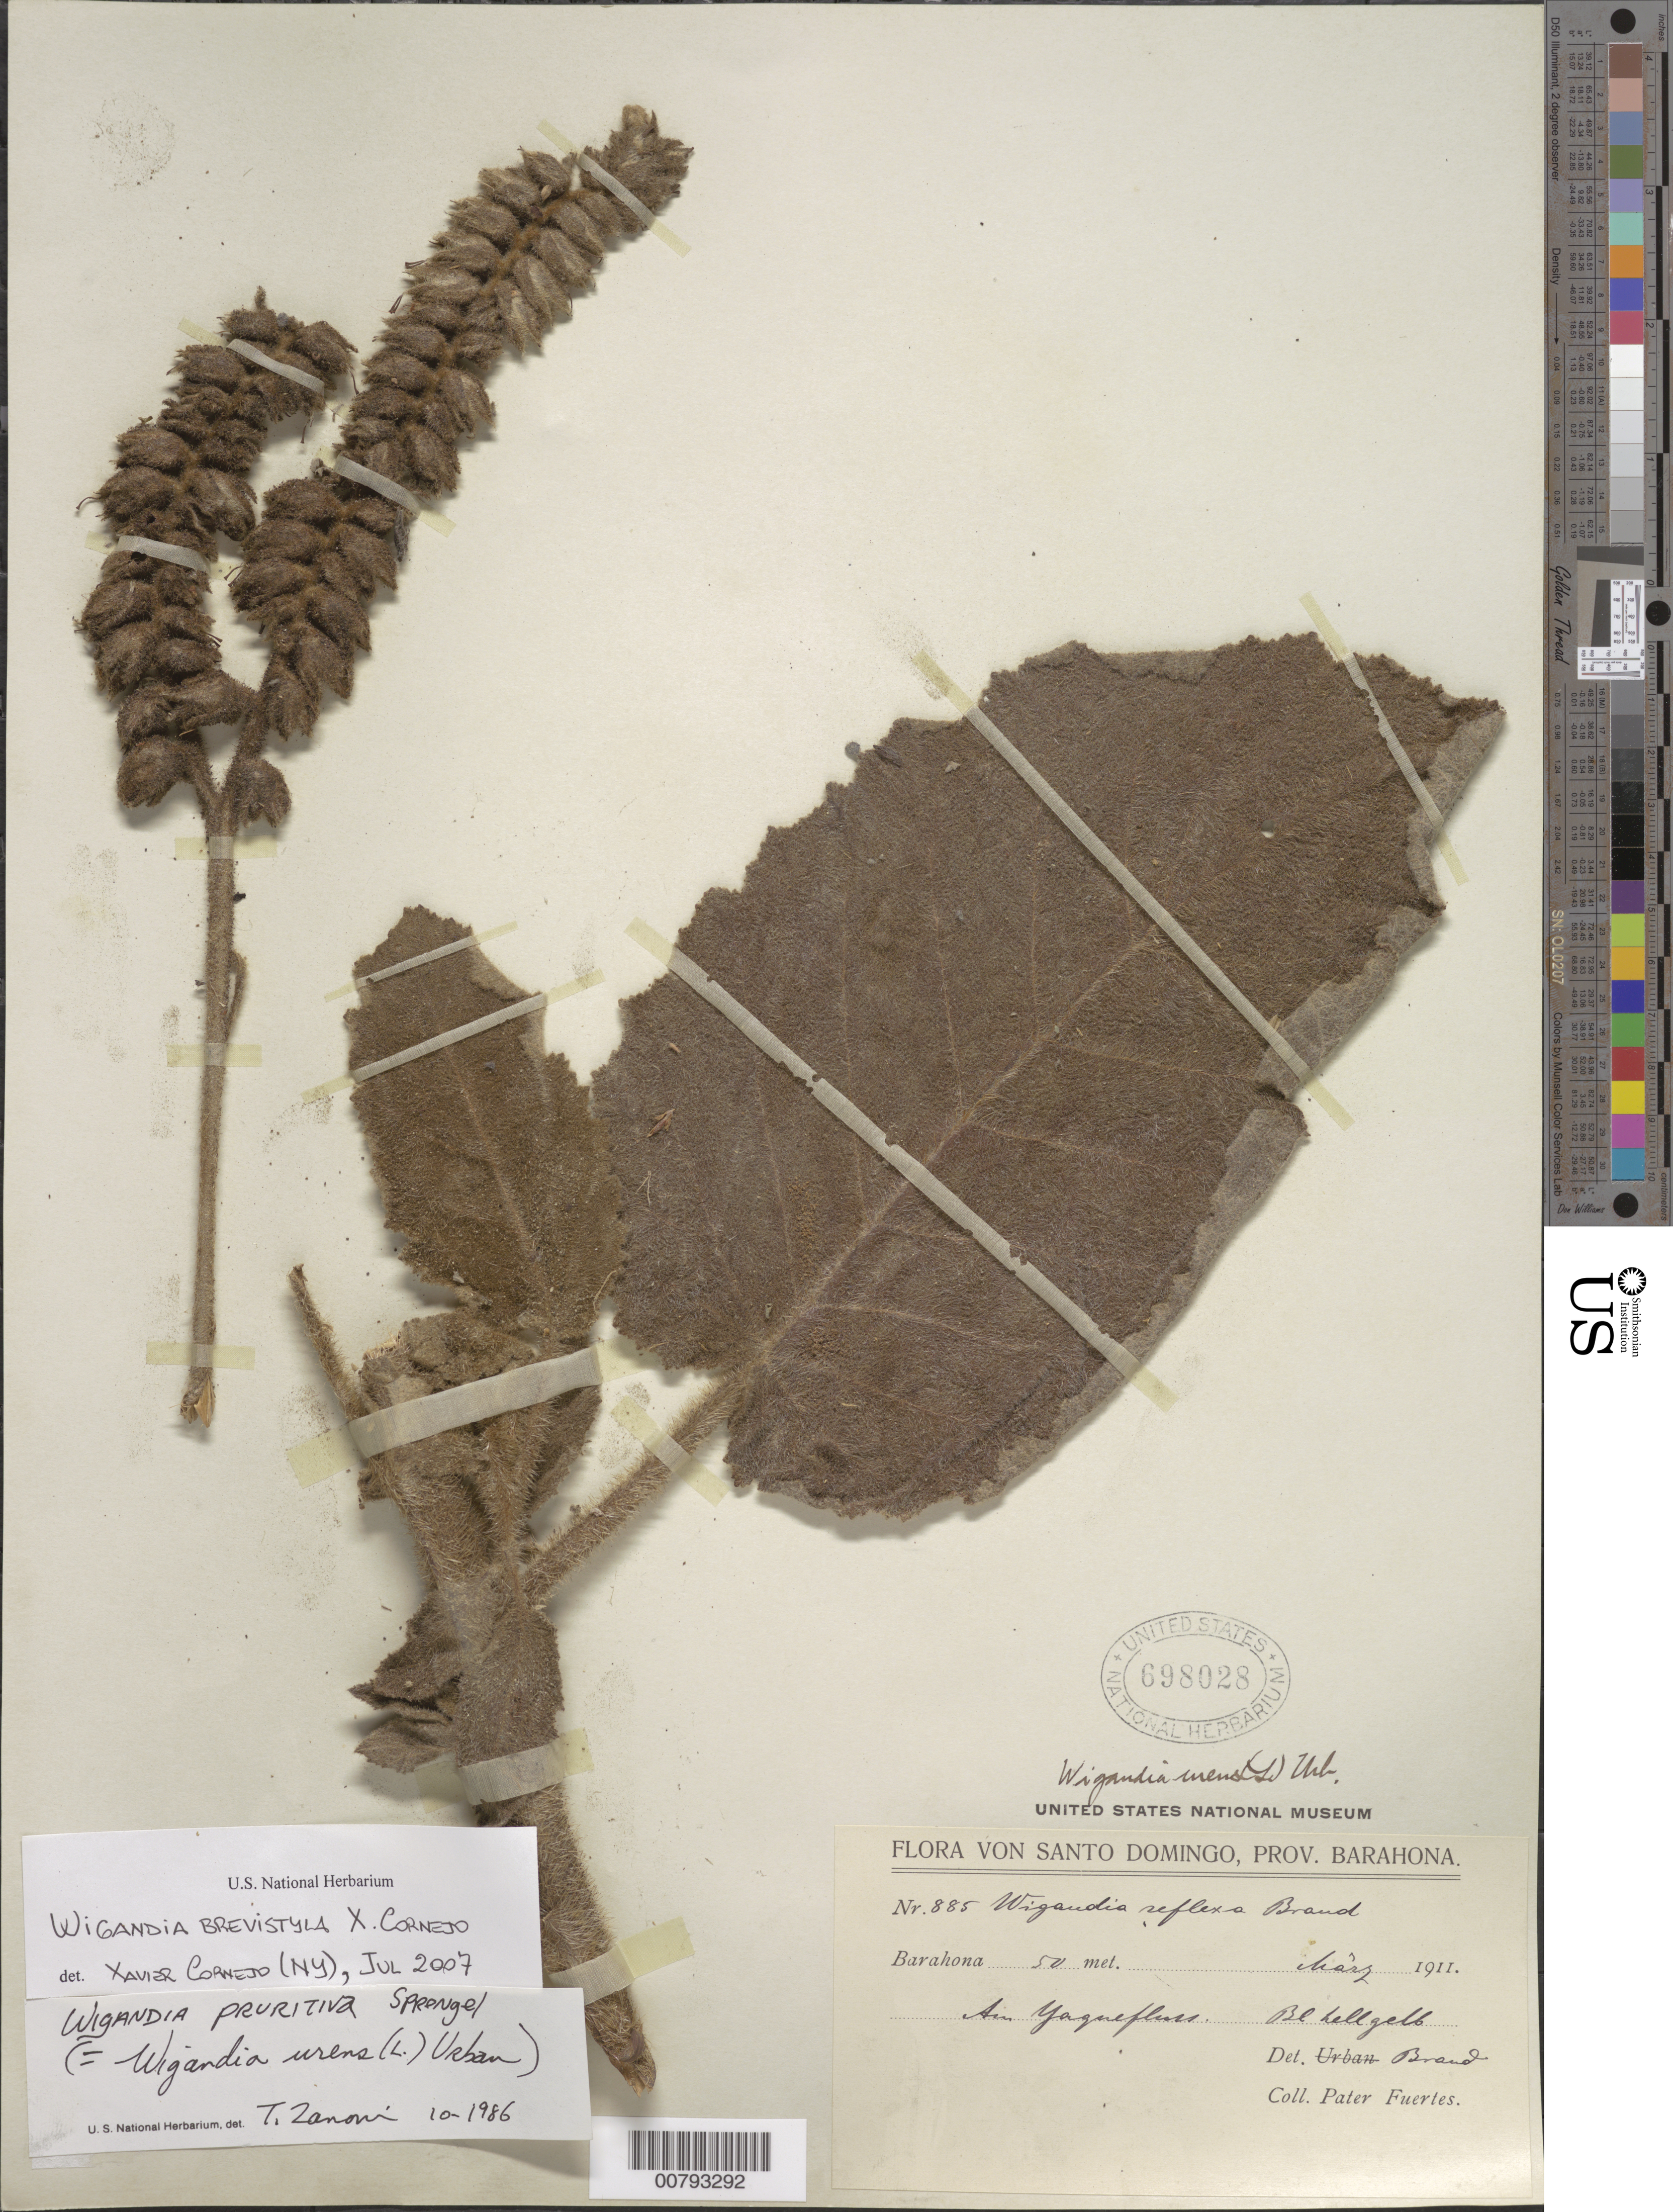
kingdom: Plantae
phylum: Tracheophyta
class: Magnoliopsida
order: Boraginales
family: Namaceae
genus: Wigandia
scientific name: Wigandia pruritiva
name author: Spreng.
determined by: Zanoni, T. A., (NY), New York Botanical Garden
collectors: M. D. Fuertes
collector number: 885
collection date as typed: Mar 1911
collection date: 1911-03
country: Dominican Republic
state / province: Barahona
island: Hispaniola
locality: Ain Yaquefluss.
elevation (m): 50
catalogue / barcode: US 698028